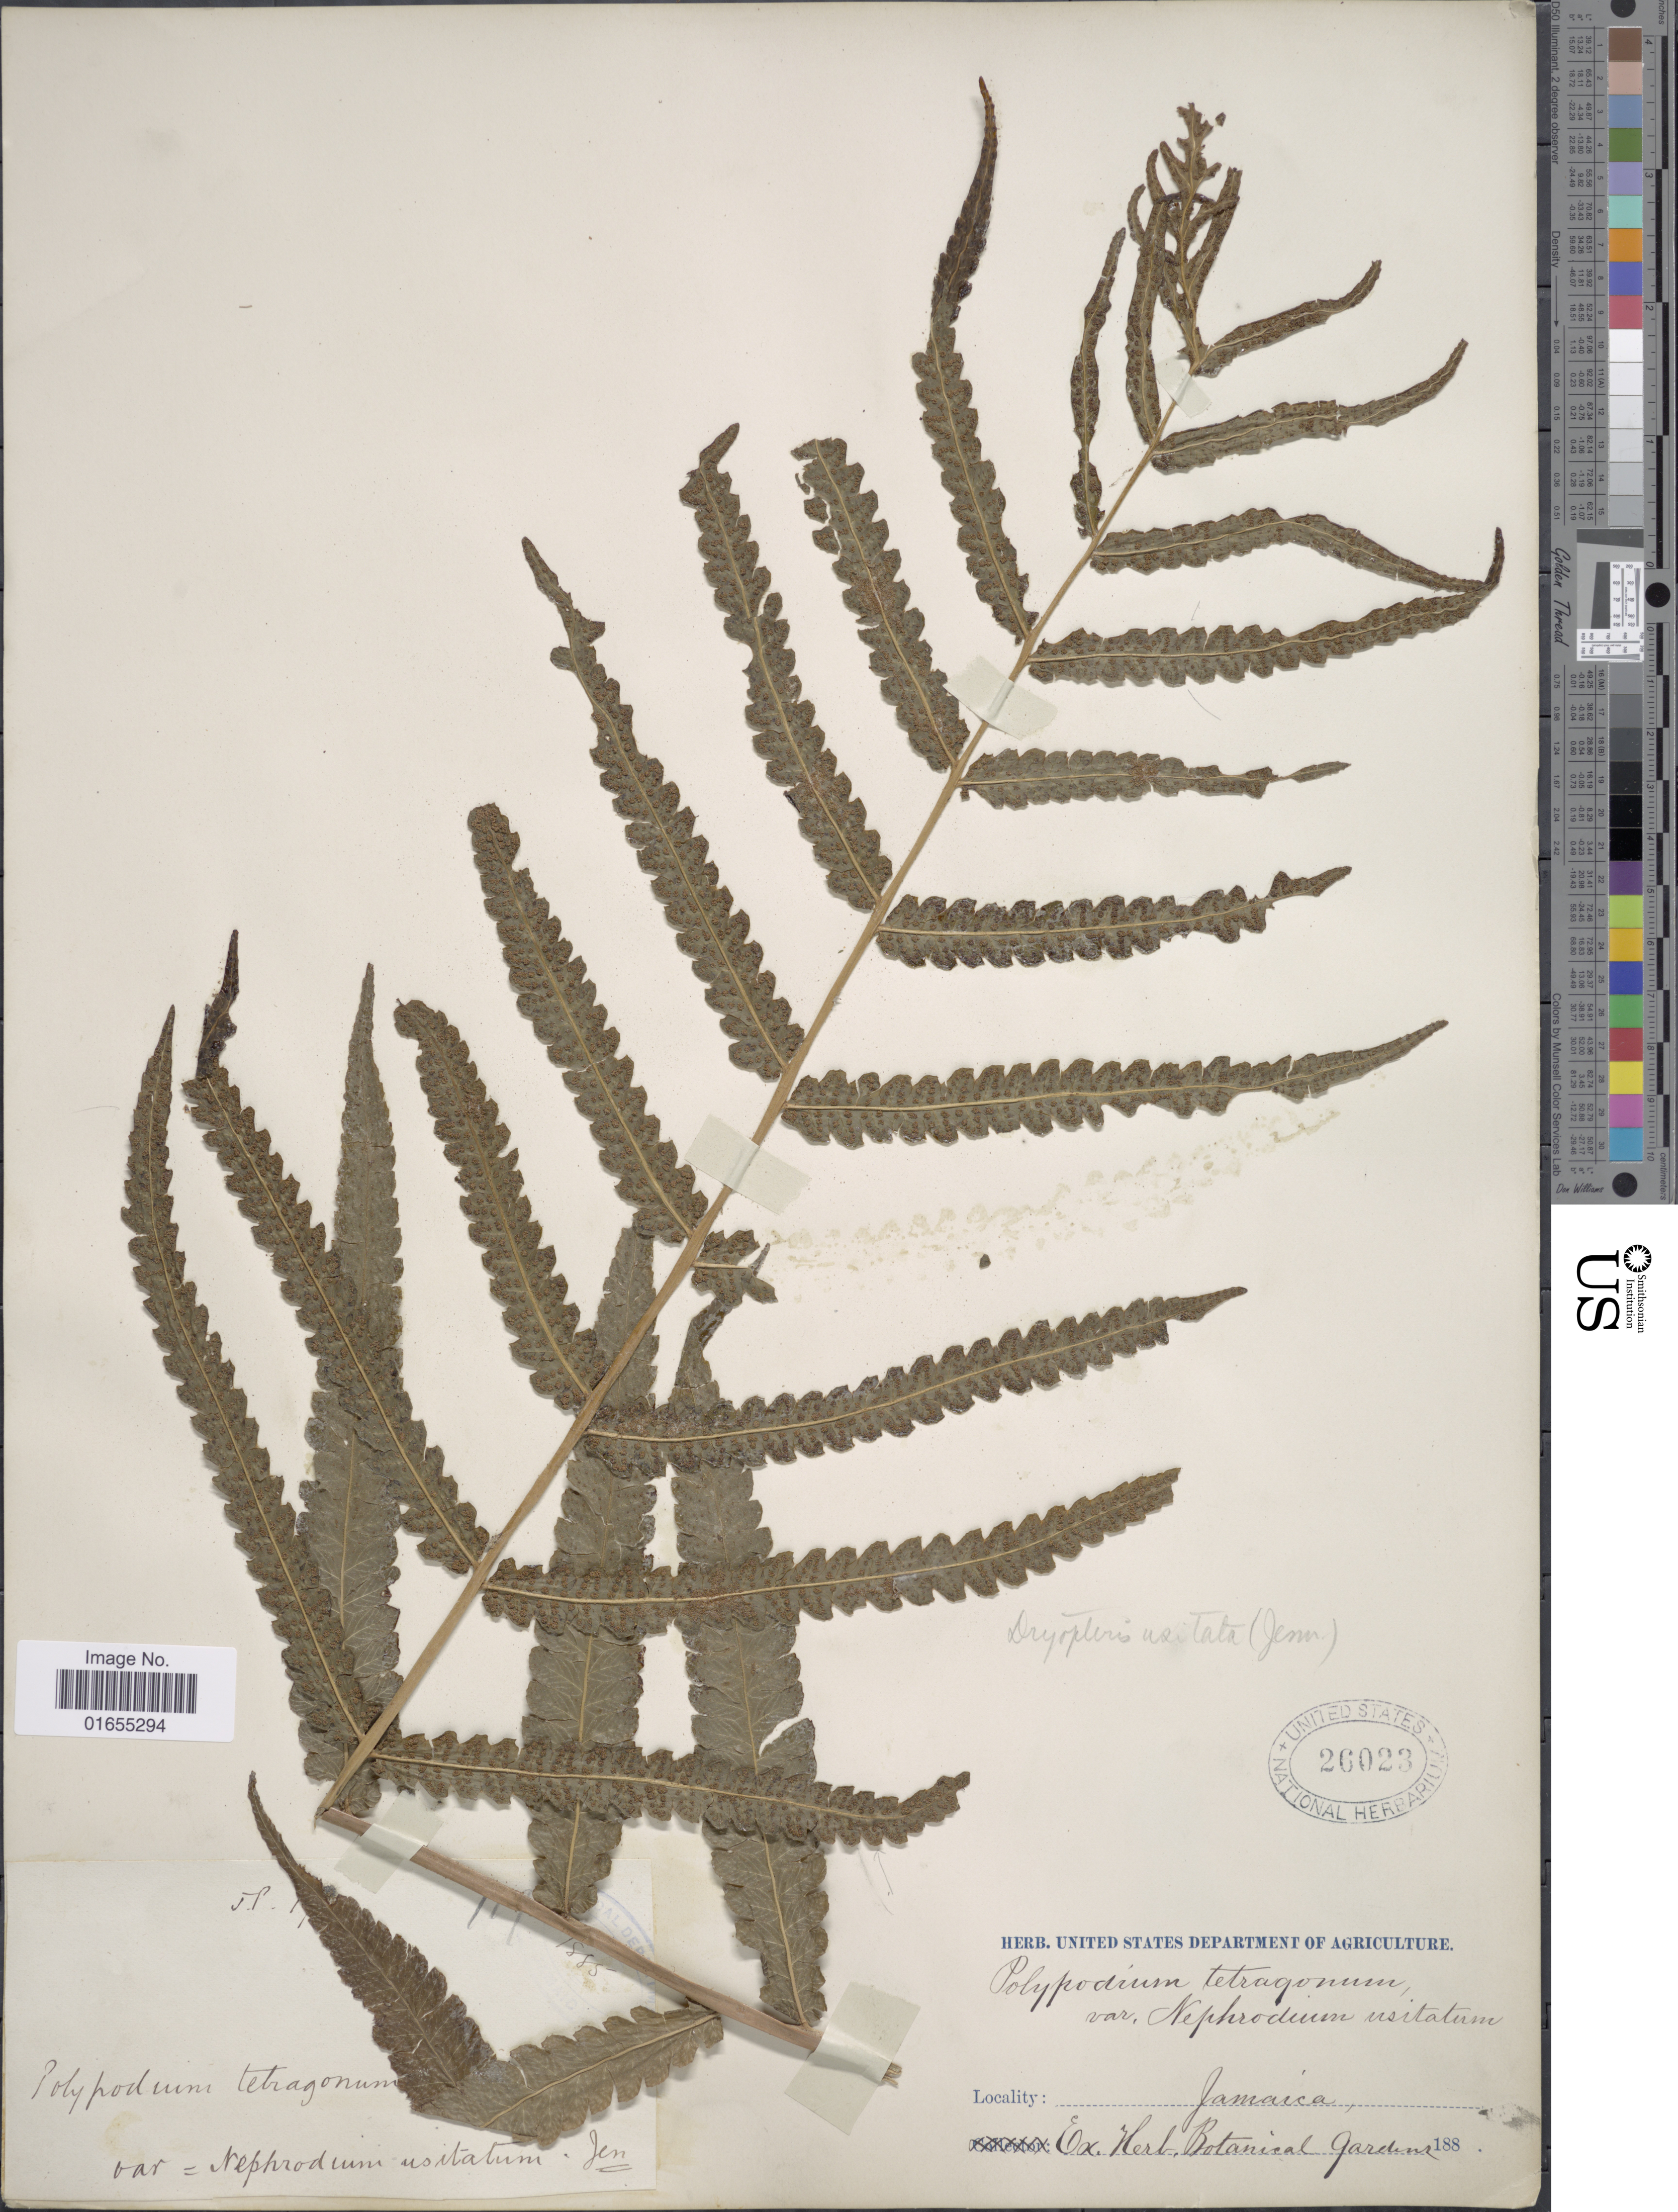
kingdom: Plantae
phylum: Tracheophyta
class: Polypodiopsida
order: Polypodiales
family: Thelypteridaceae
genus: Goniopteris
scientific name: Goniopteris venusta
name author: (Heward) Pic. Serm.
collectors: ex herb. Bot. Gard.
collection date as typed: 188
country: Jamaica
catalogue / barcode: US 26023